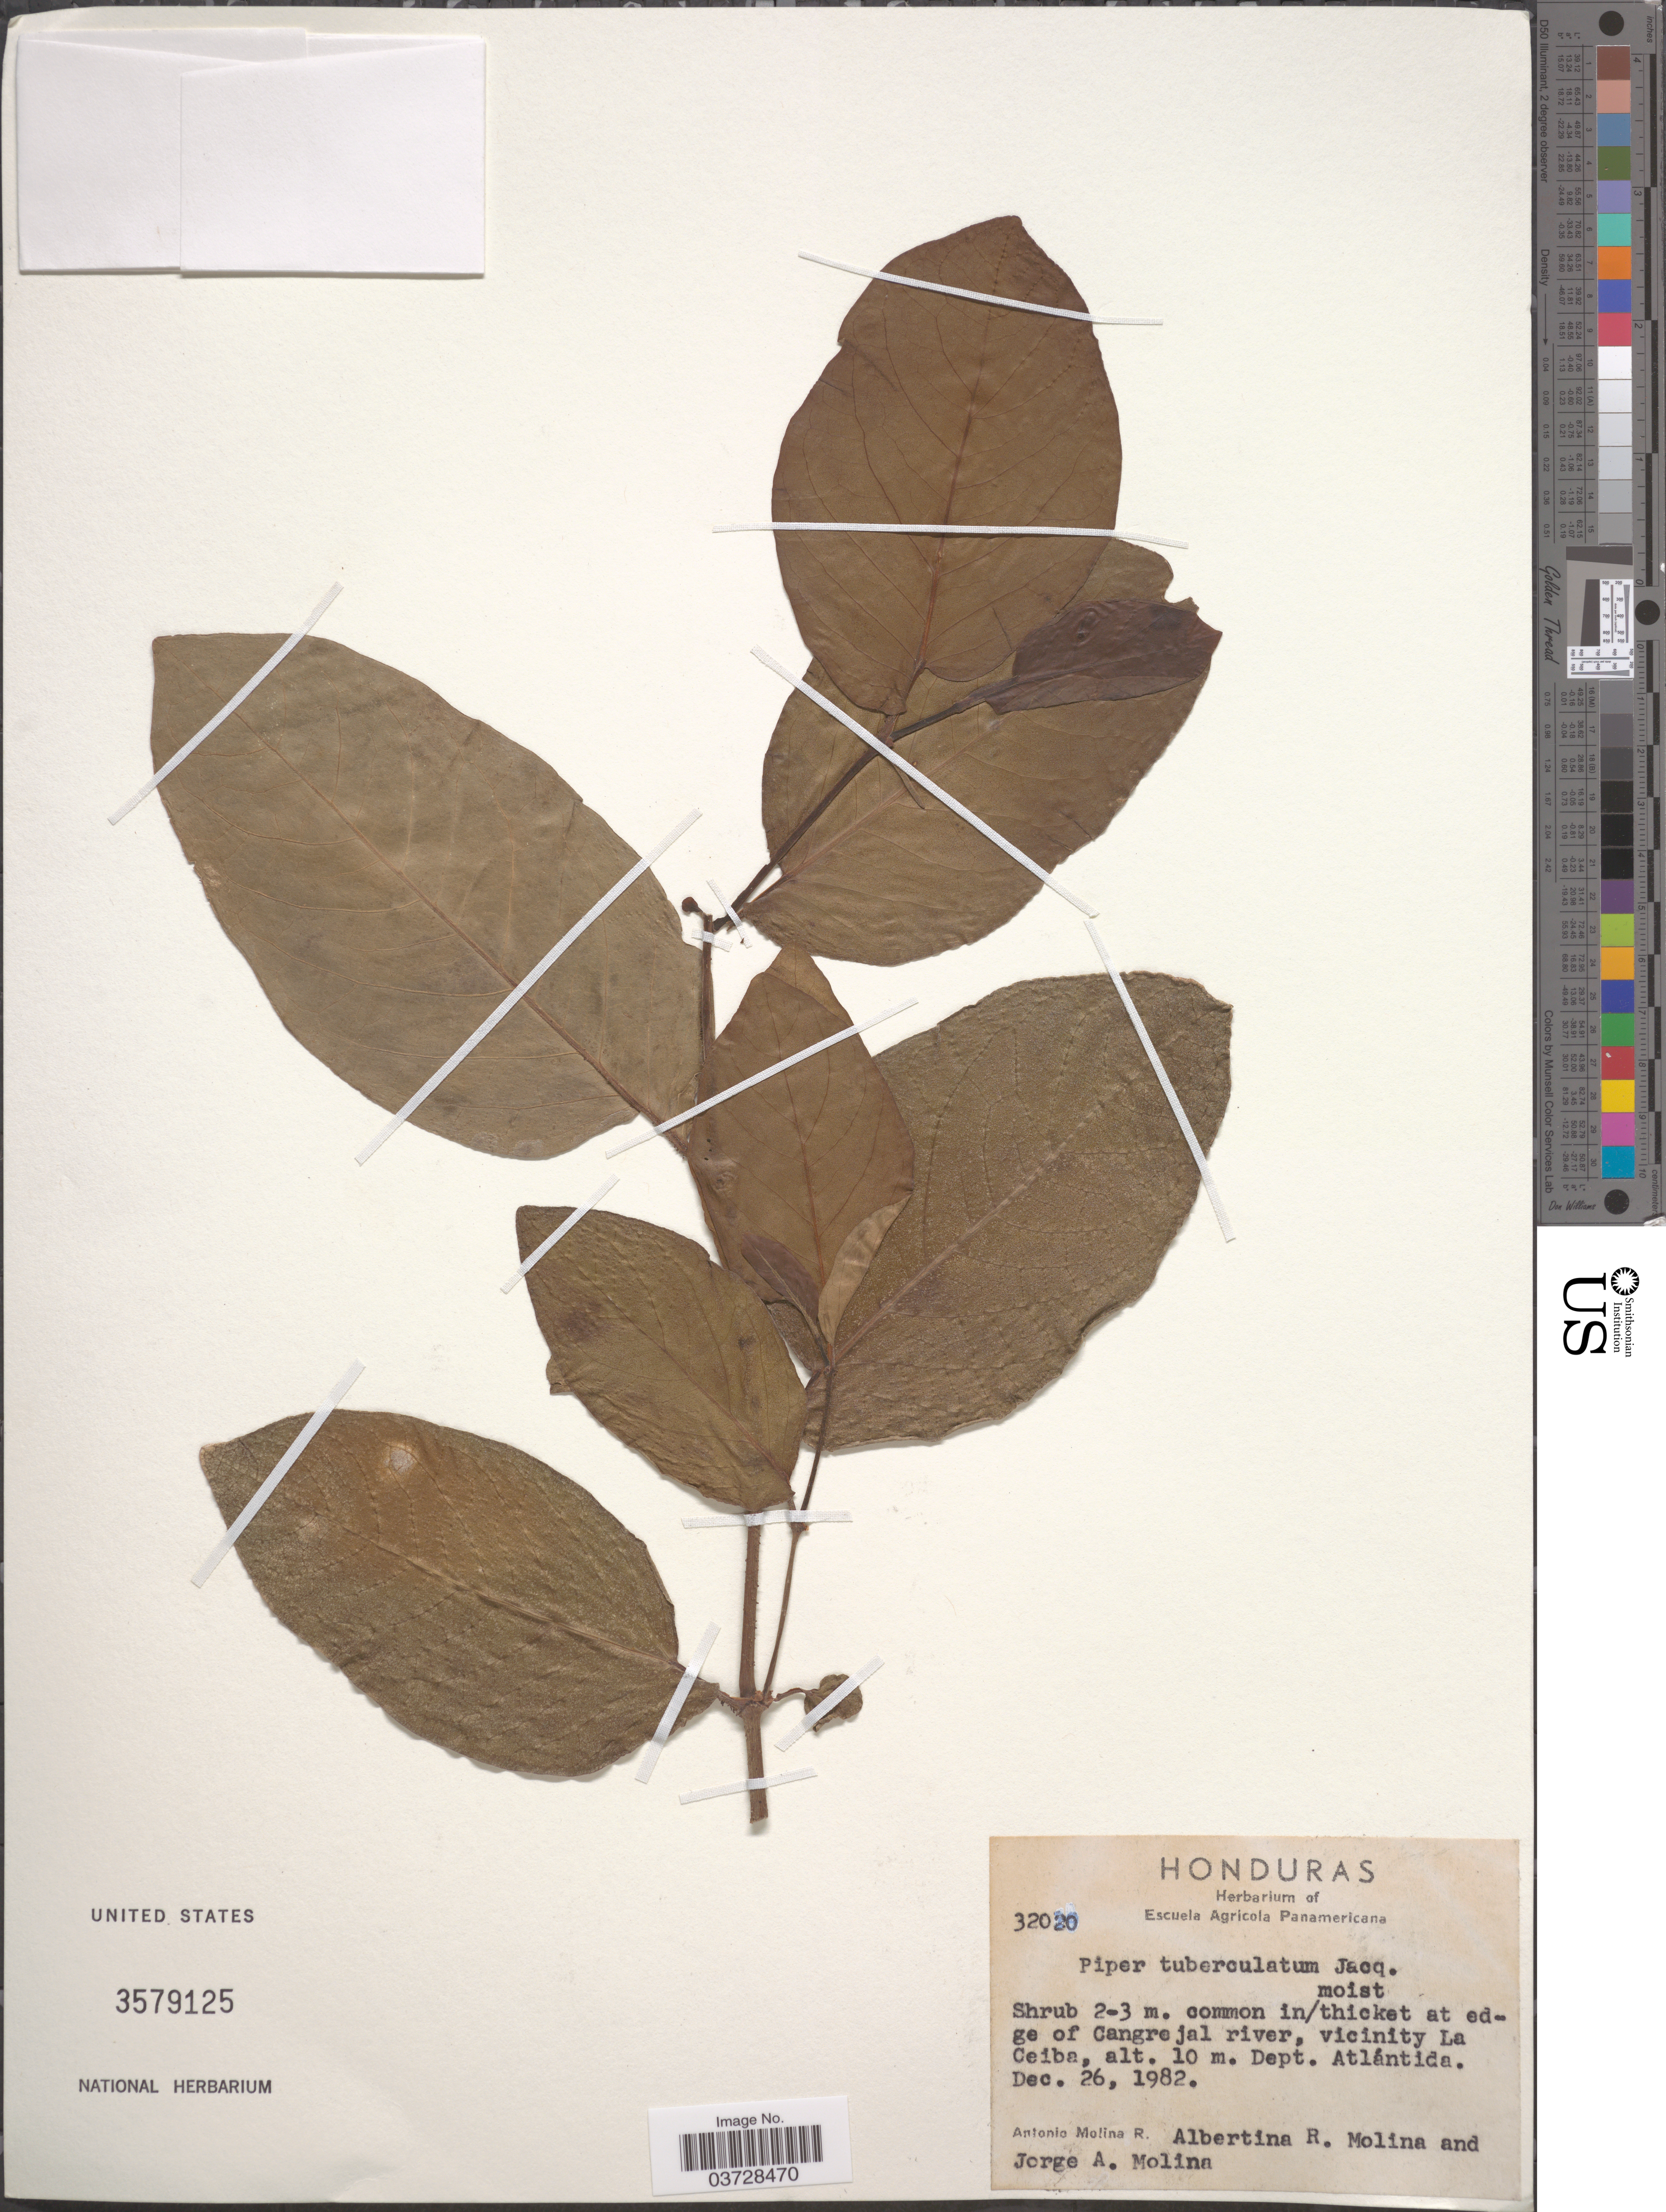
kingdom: Plantae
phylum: Tracheophyta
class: Magnoliopsida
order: Piperales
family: Piperaceae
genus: Piper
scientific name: Piper tuberculatum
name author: Jacq.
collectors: A. Molina R., A. R. Molina & J. A. Molina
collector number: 32020*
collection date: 1982-12-26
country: Honduras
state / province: Atlantida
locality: At edge of Cangrejal river, vicinity La Ceiba. Dept. Atlántida.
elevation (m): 10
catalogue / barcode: US 3579125